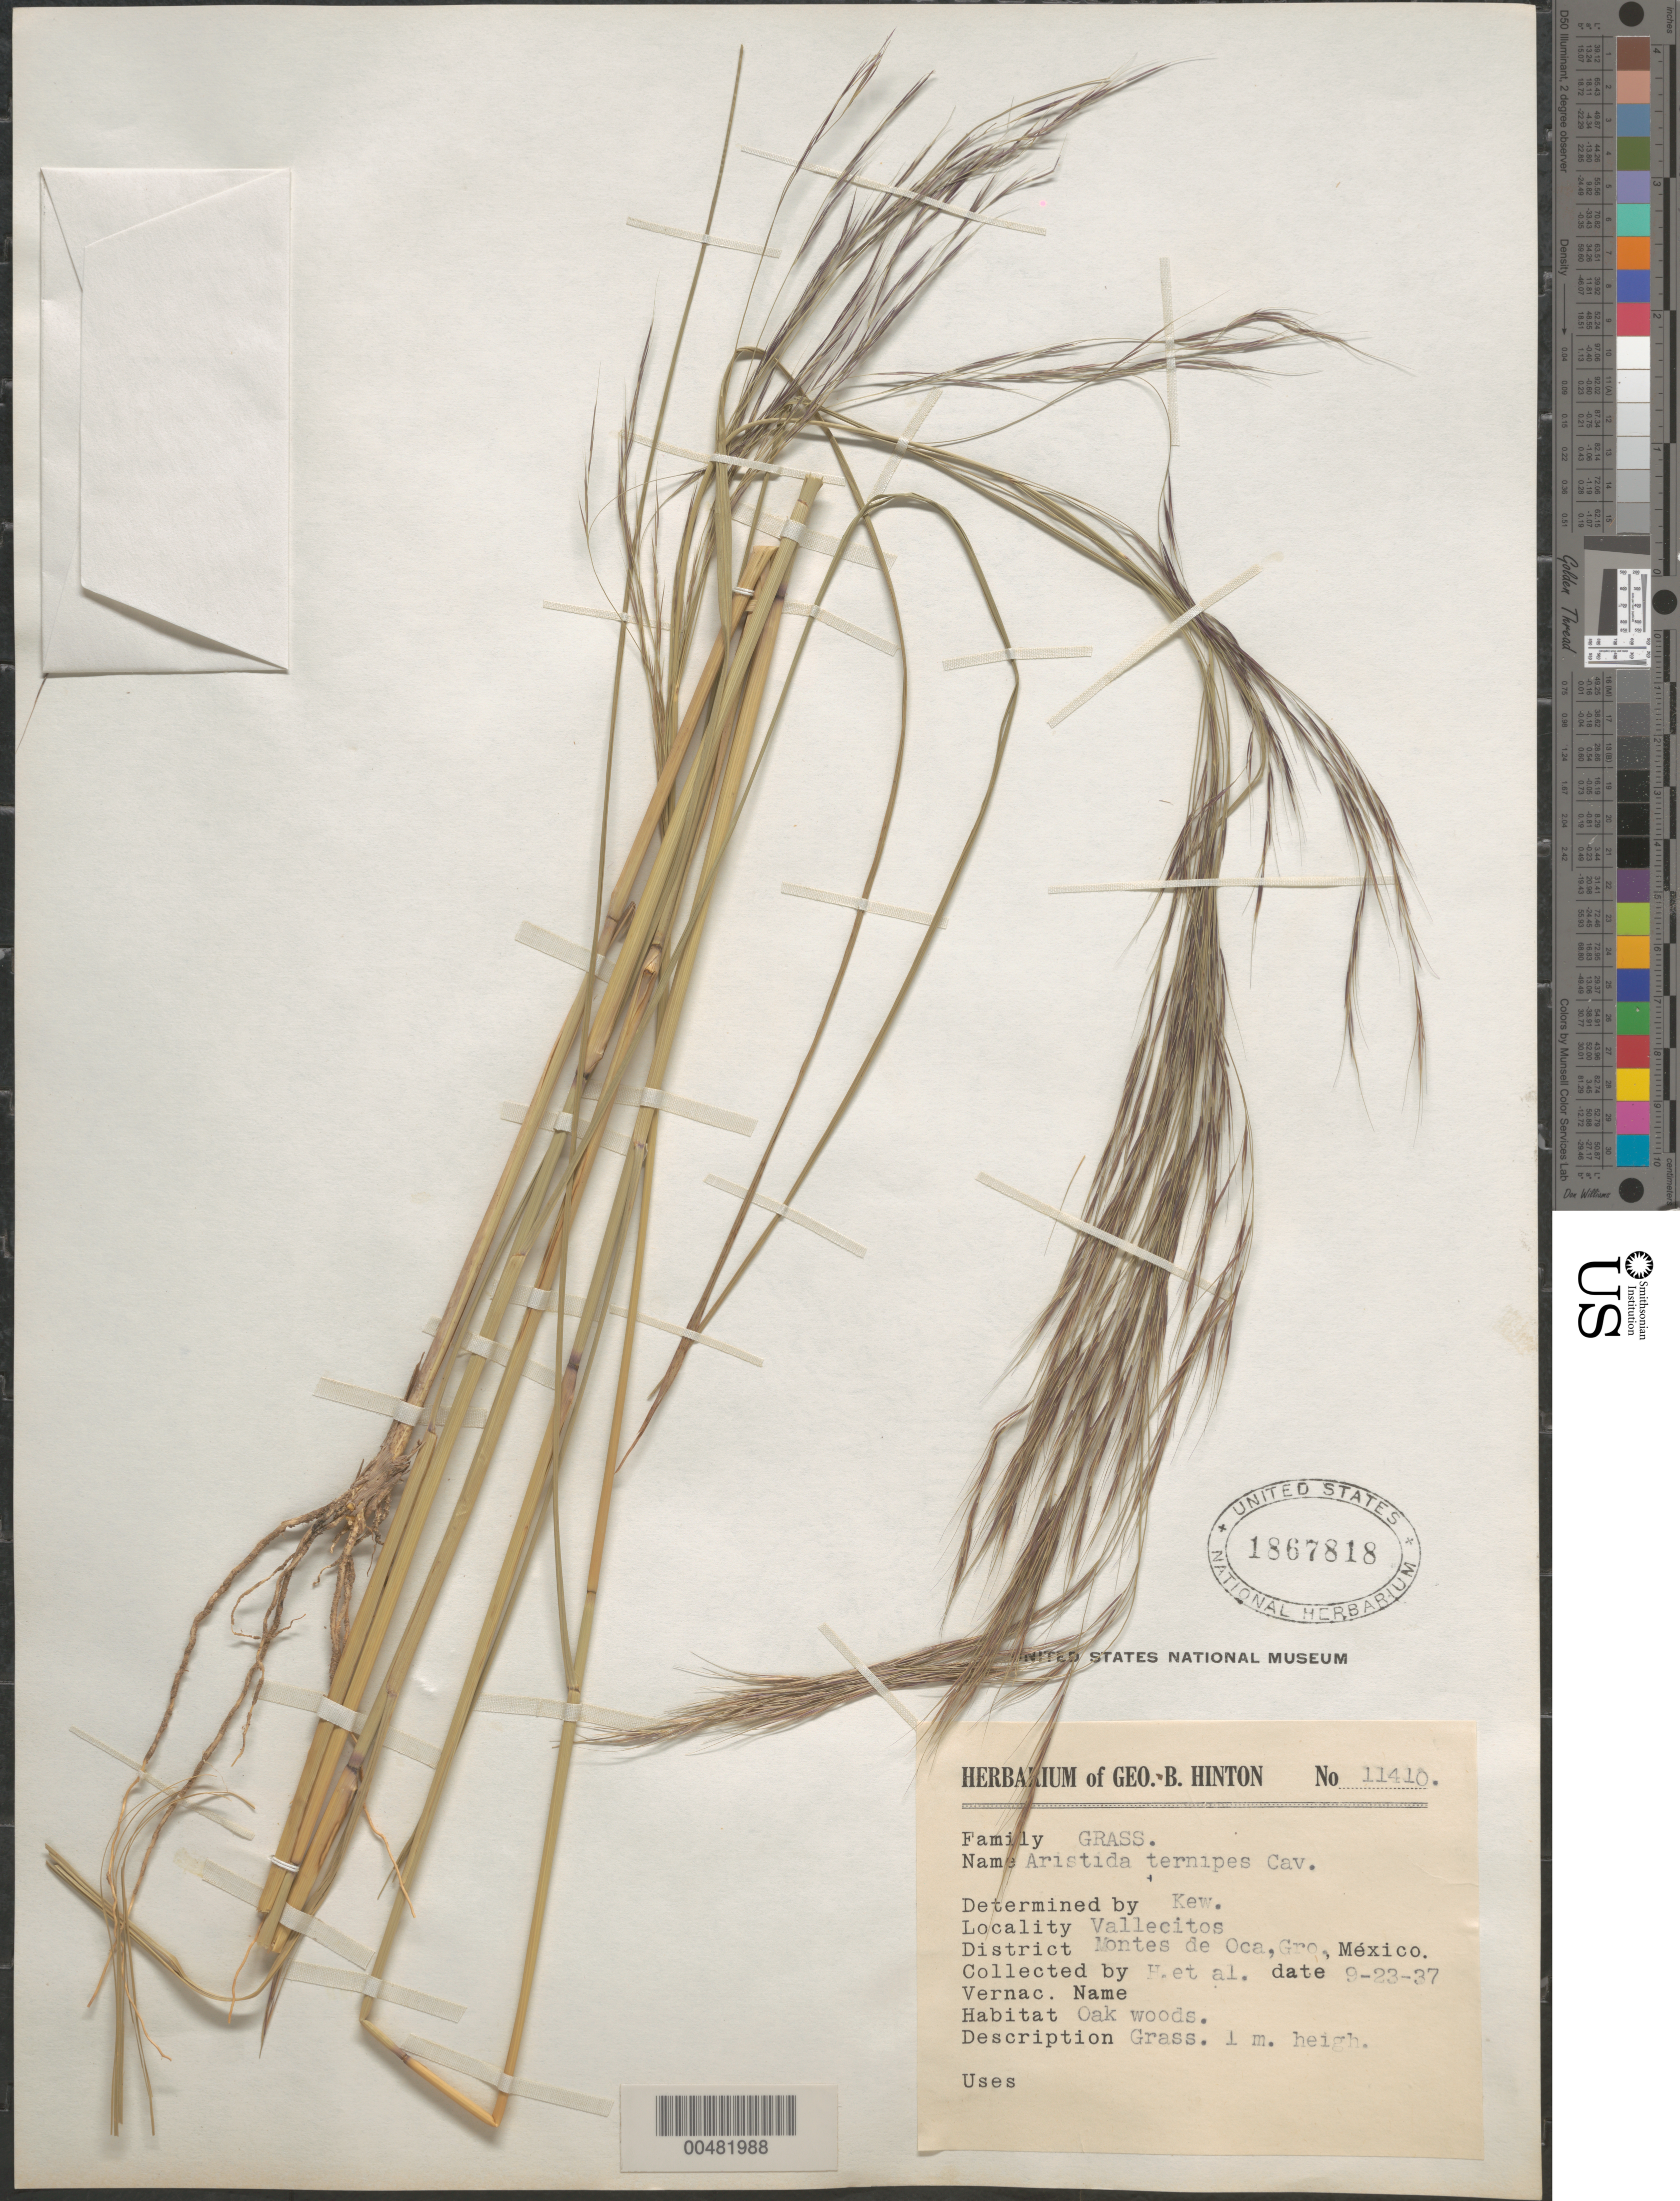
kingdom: Plantae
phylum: Tracheophyta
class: Liliopsida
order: Poales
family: Poaceae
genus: Aristida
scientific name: Aristida ternipes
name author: Cav.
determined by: Kew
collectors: G. B. Hinton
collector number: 11410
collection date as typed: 23 Sep 1937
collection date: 1937-09-23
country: Mexico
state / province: Guerrero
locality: Montes de Oca District, Vallecitos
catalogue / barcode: US 1867818